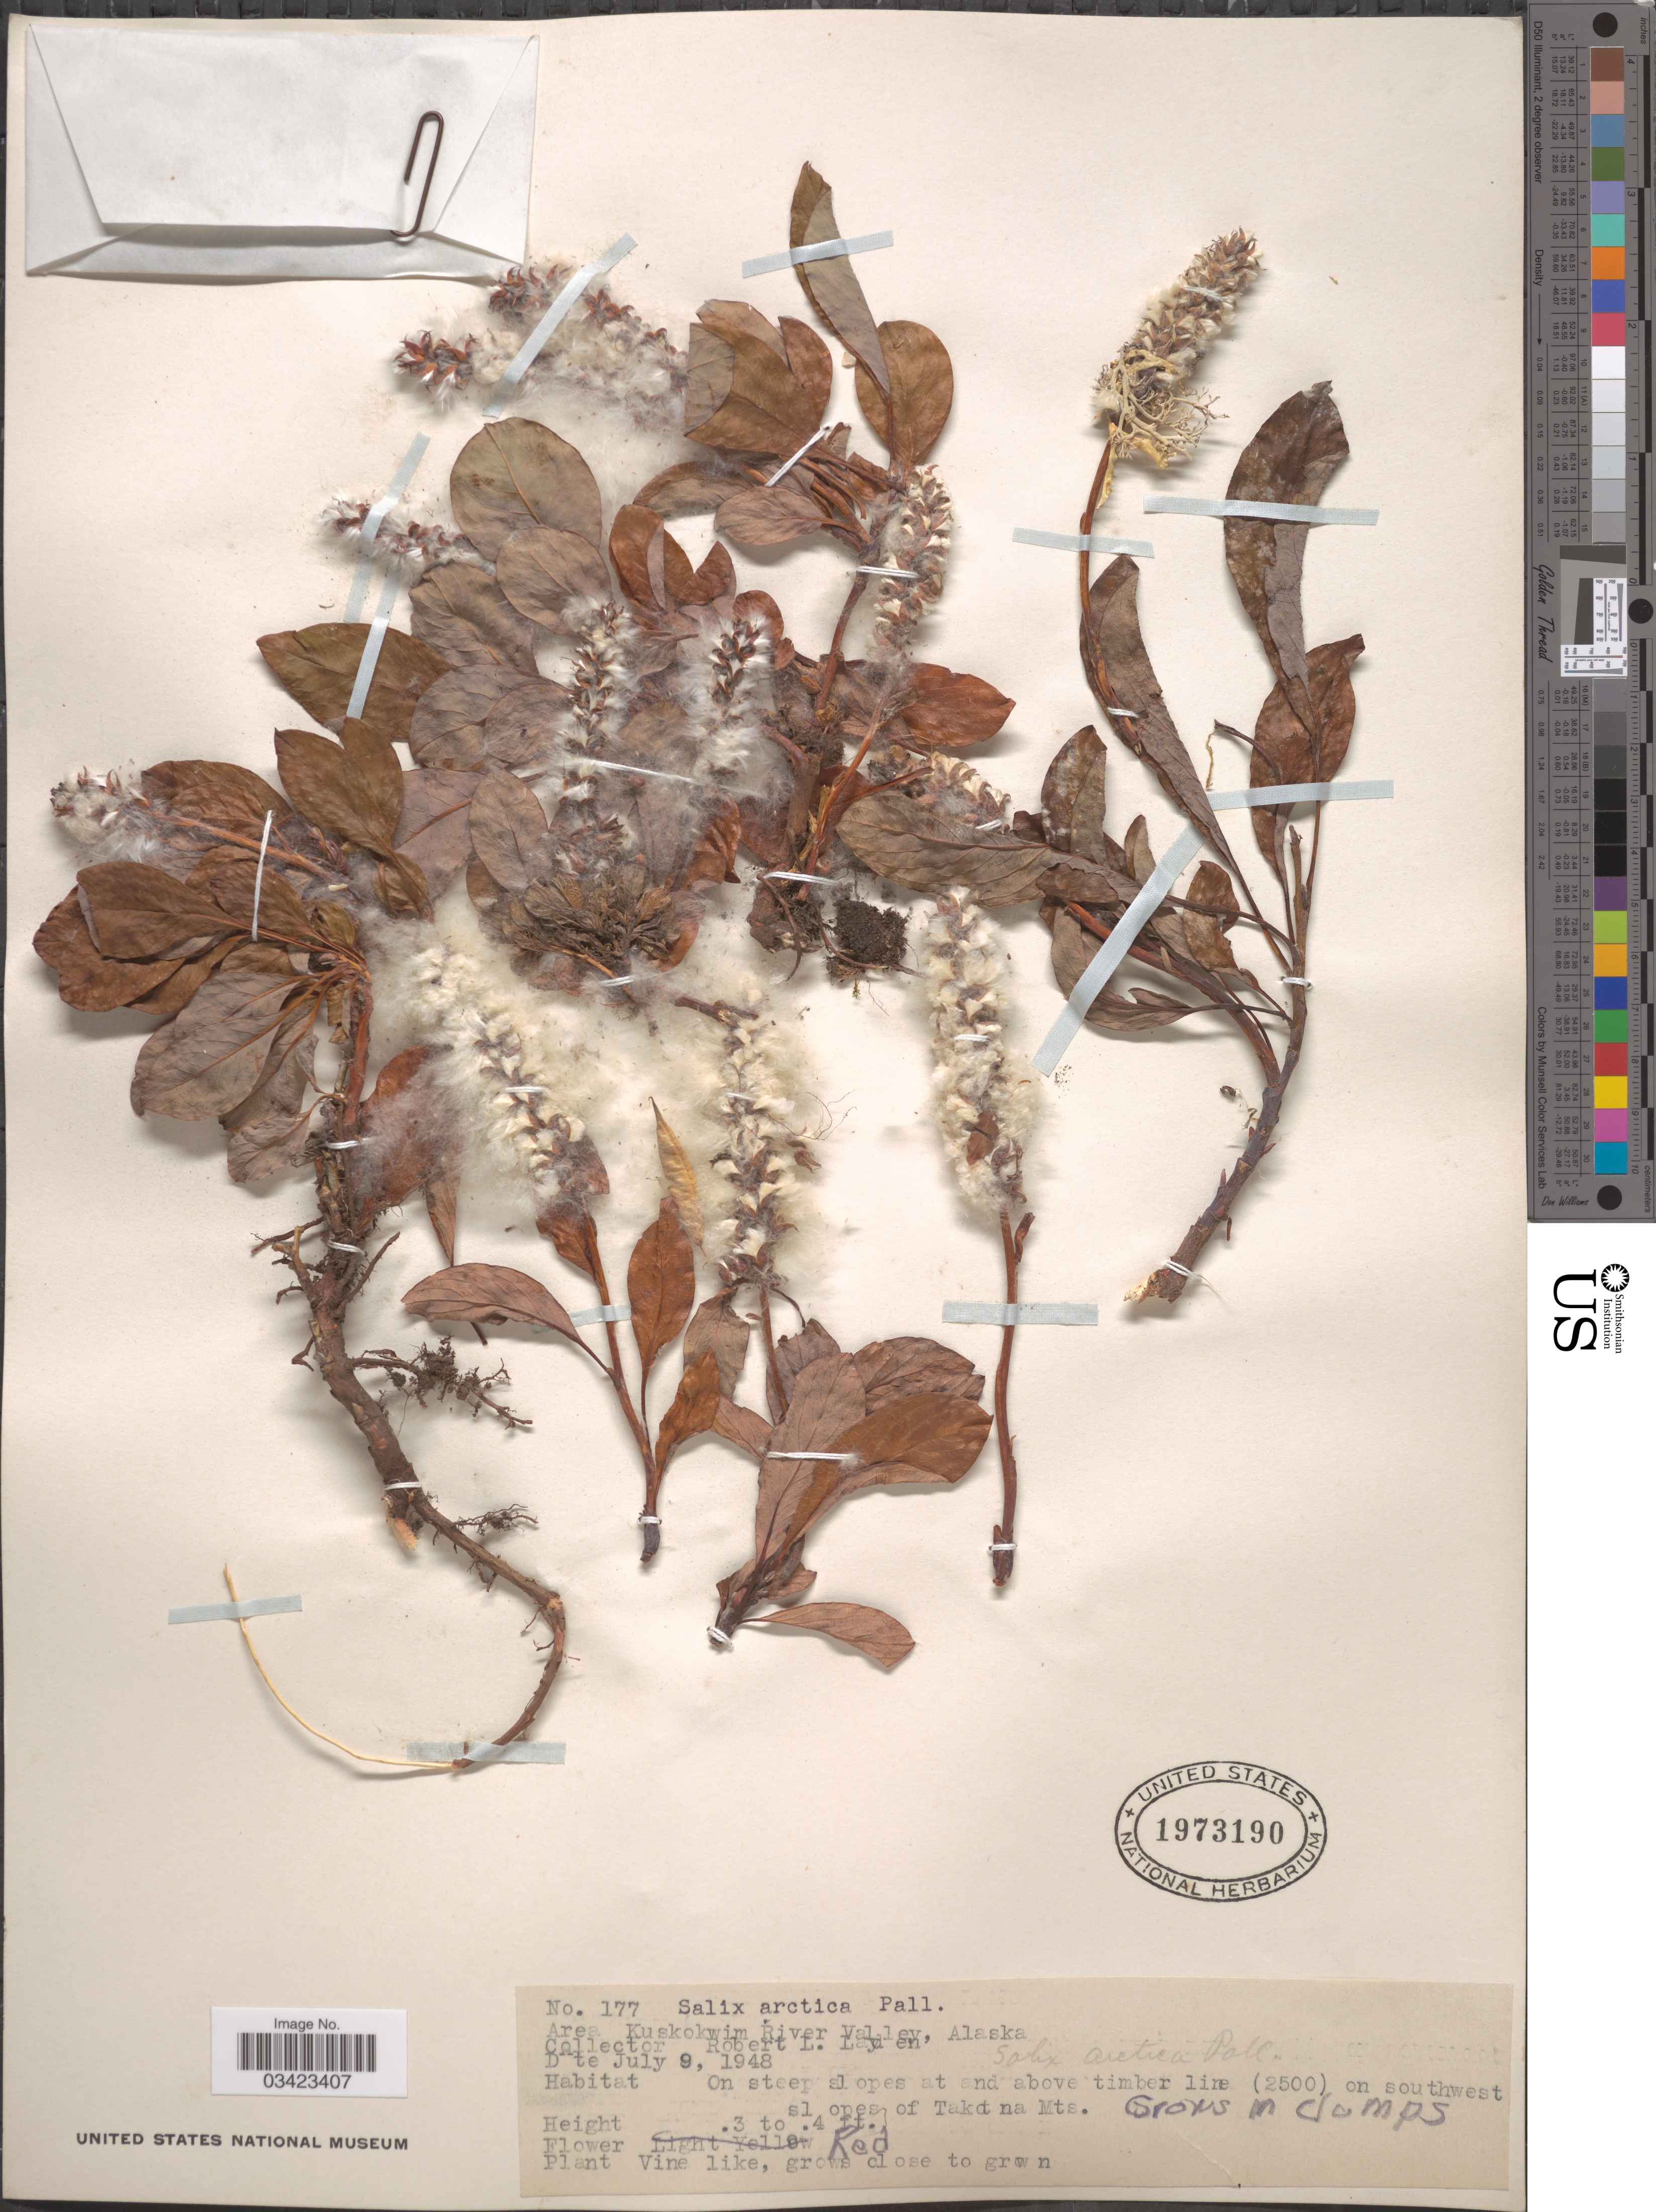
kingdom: Plantae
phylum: Tracheophyta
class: Magnoliopsida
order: Malpighiales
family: Salicaceae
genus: Salix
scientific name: Salix arctica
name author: Pall.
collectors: R. Layden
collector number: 177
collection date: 1948-07-09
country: United States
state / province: Alaska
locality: Area Kuskokwim River Valley. On southwest slopes of Takotna Mts.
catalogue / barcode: US 1973190